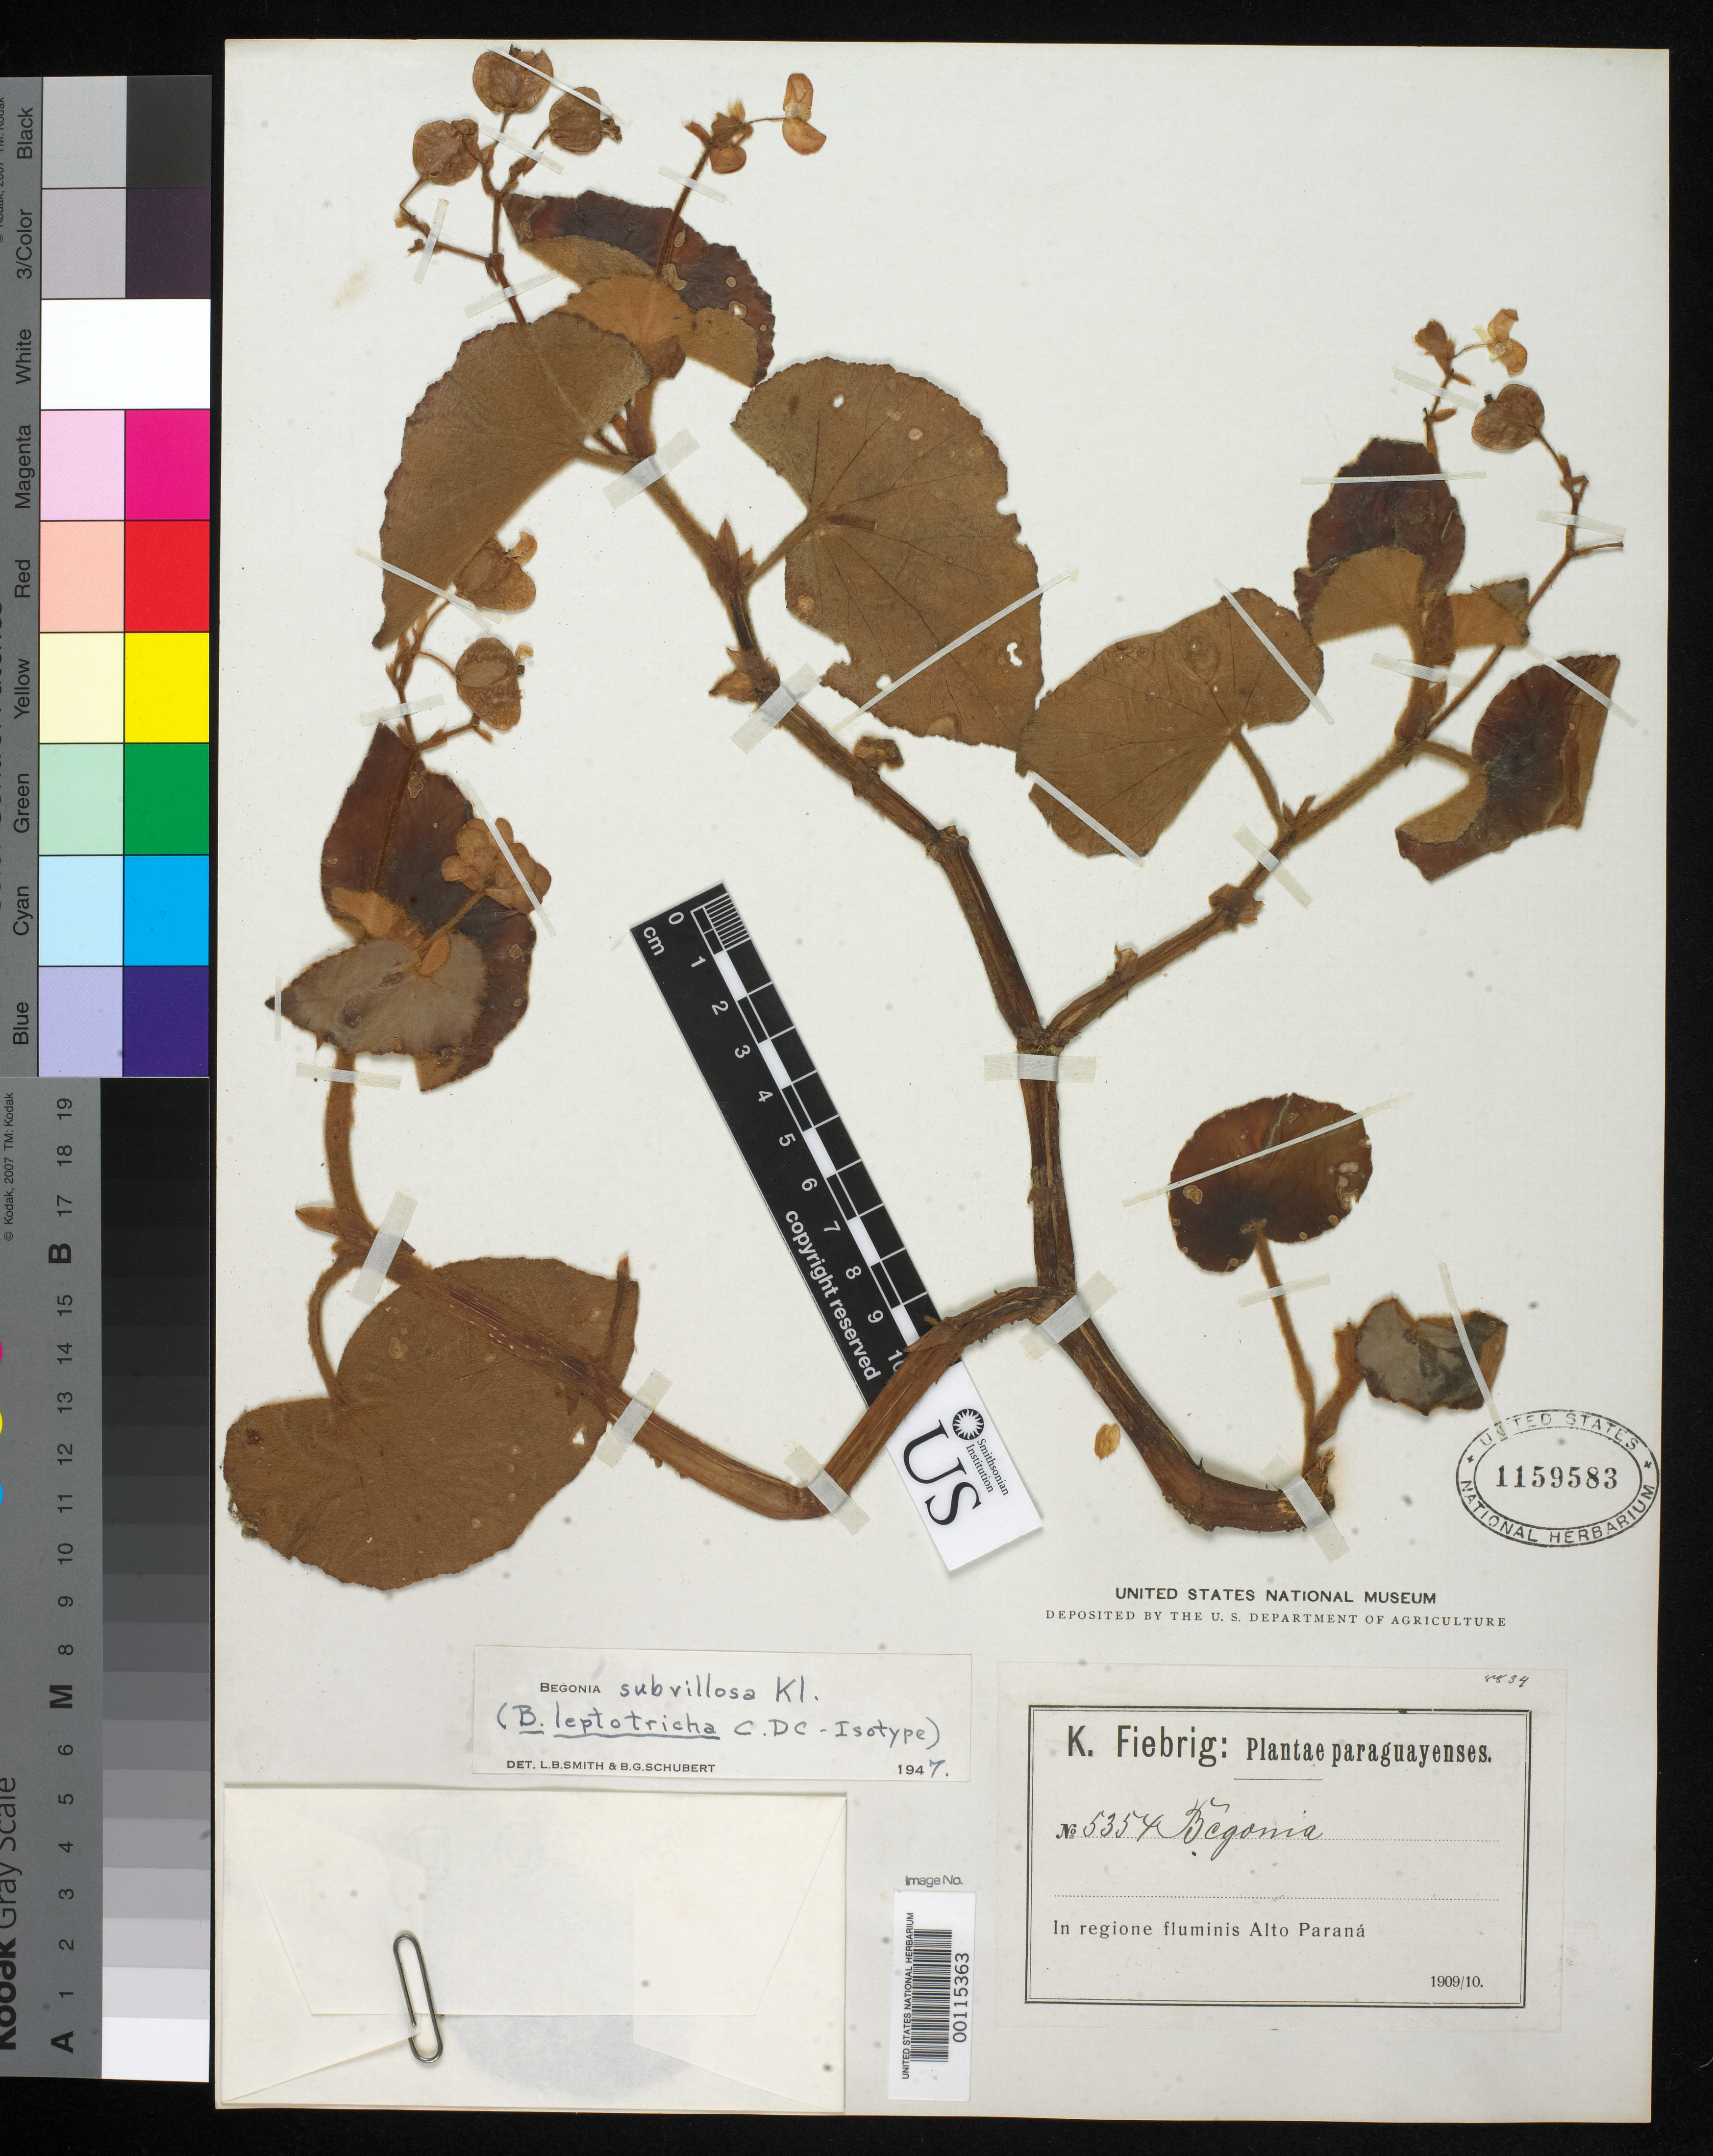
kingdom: Plantae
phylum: Tracheophyta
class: Magnoliopsida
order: Cucurbitales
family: Begoniaceae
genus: Begonia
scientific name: Begonia leptotricha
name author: C. DC.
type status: Isotype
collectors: K. Fiebrig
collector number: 5354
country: Paraguay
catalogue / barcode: US 1159583